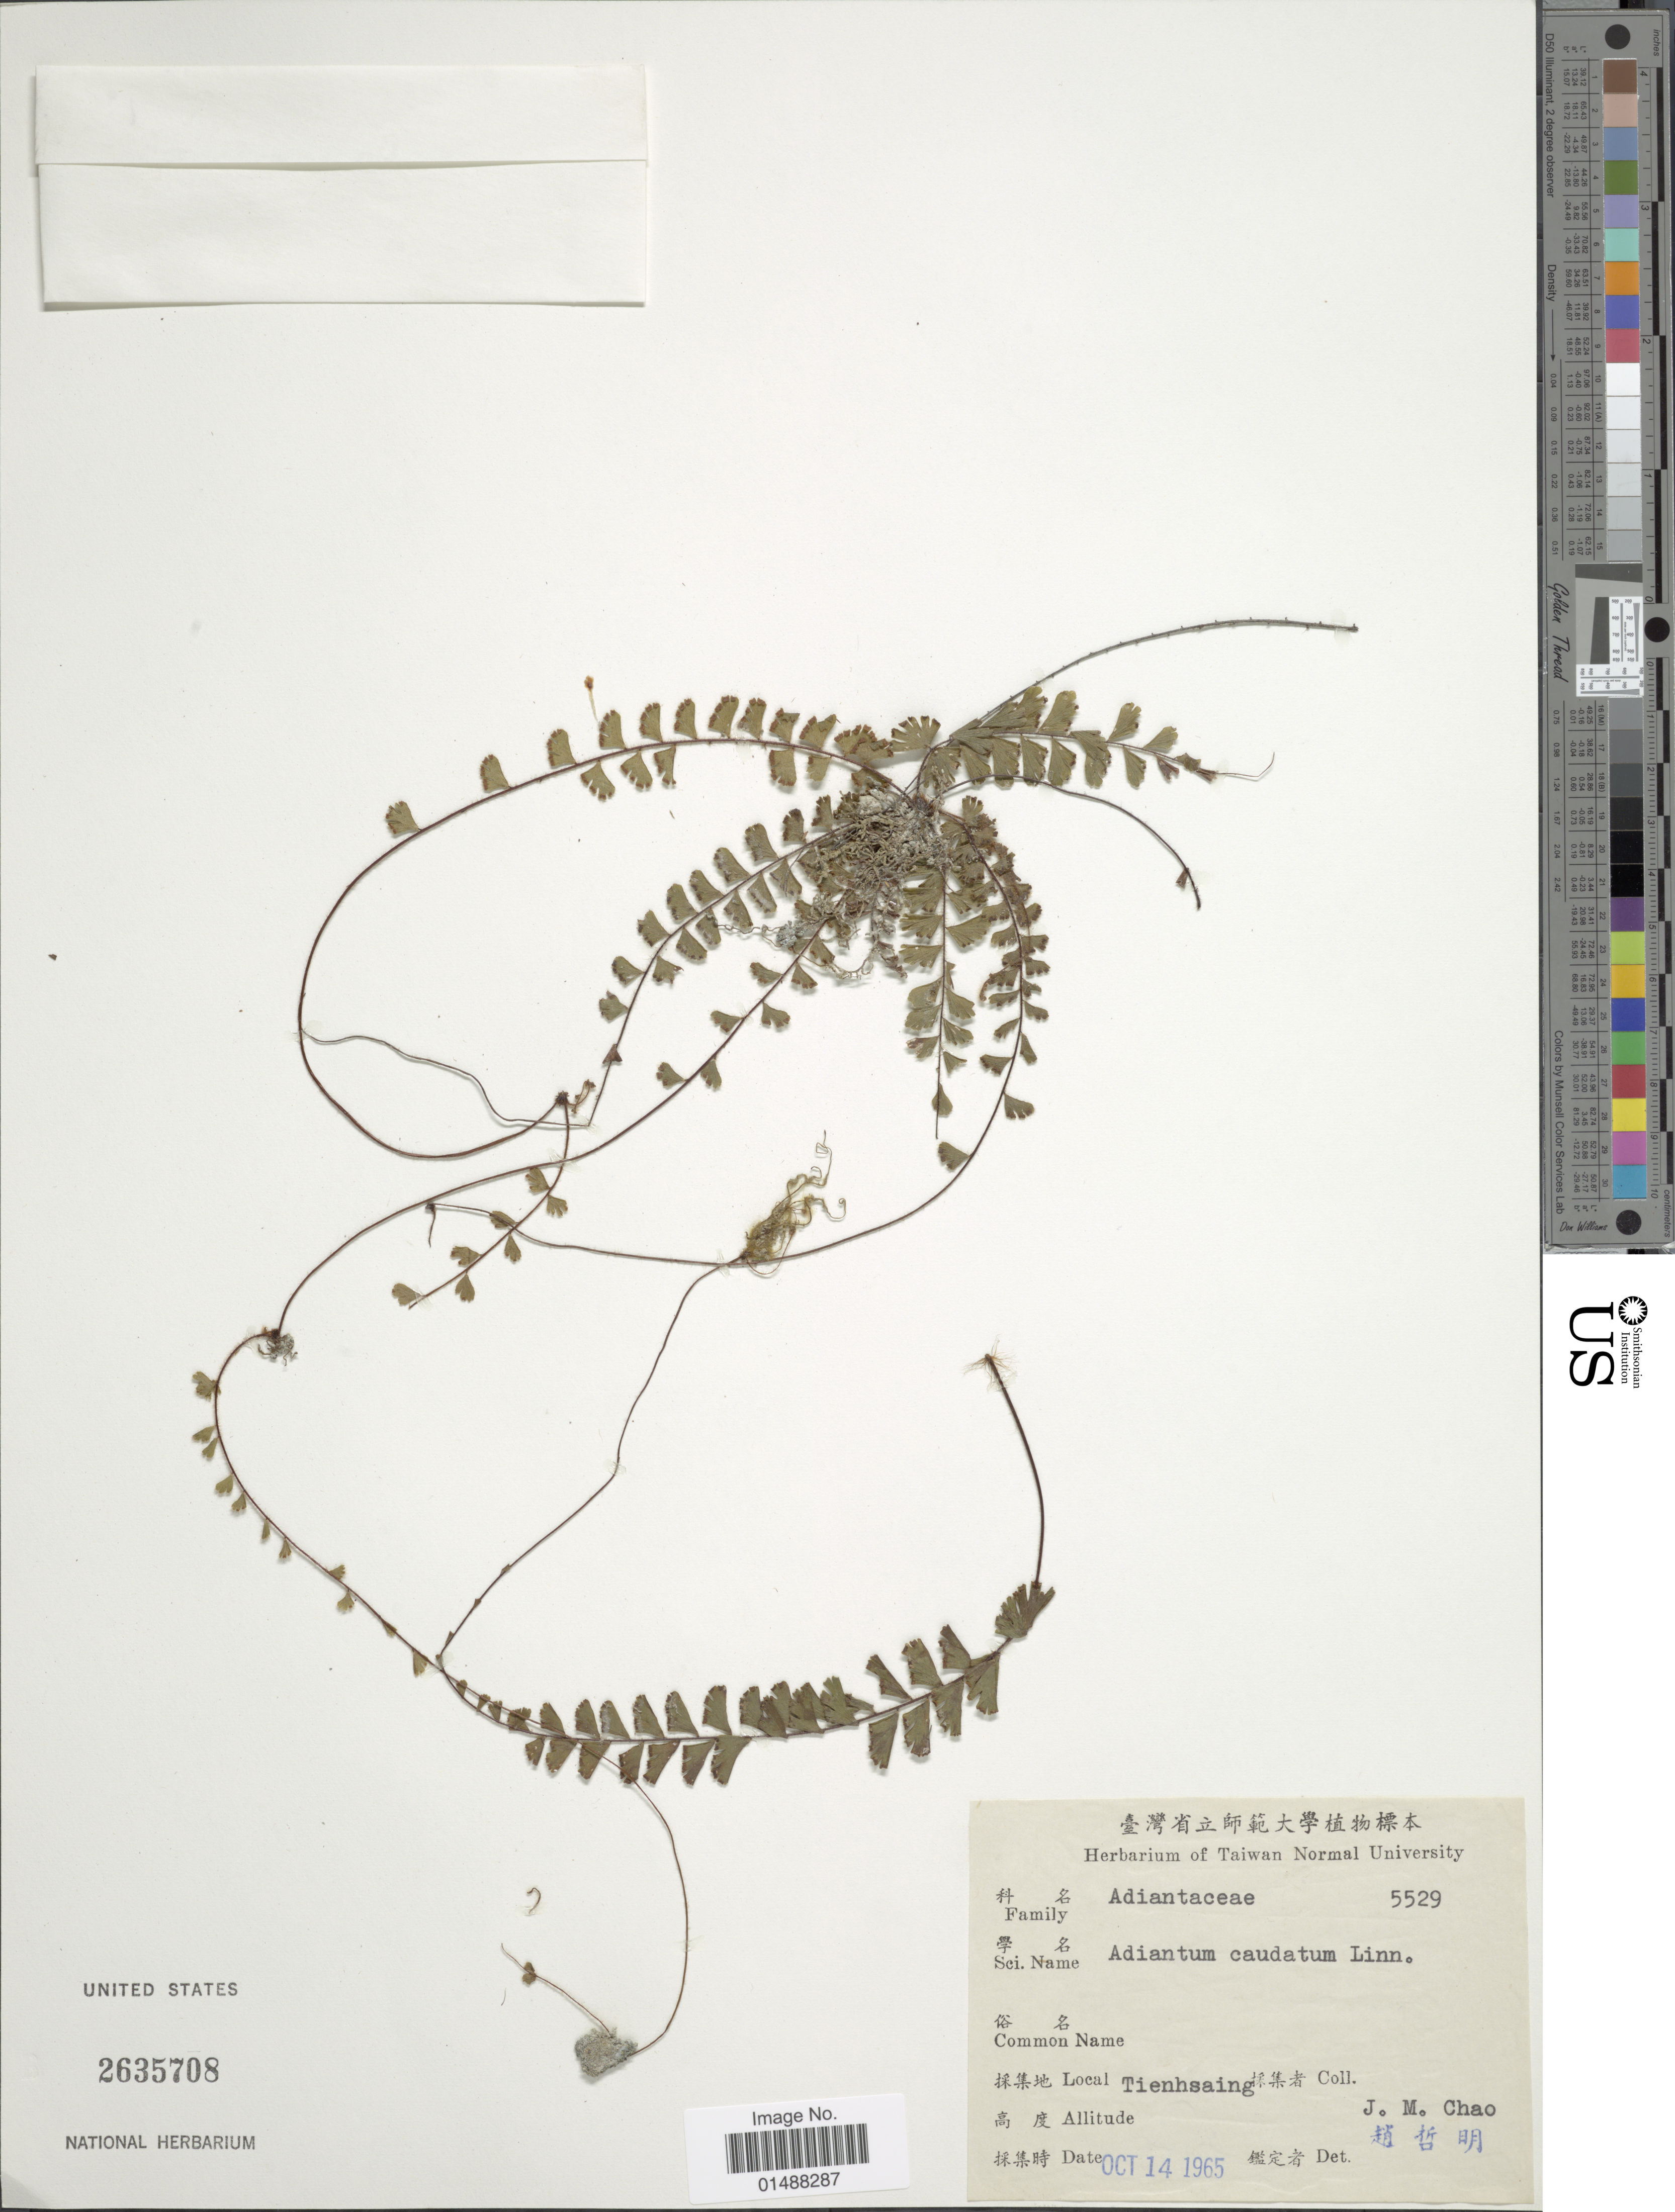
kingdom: Plantae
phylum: Tracheophyta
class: Polypodiopsida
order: Polypodiales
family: Pteridaceae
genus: Adiantum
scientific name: Adiantum caudatum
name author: L.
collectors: J. Chao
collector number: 5529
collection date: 1965-10-14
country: Taiwan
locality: Taiwan, Tienhsaing X.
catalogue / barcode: US 2635708